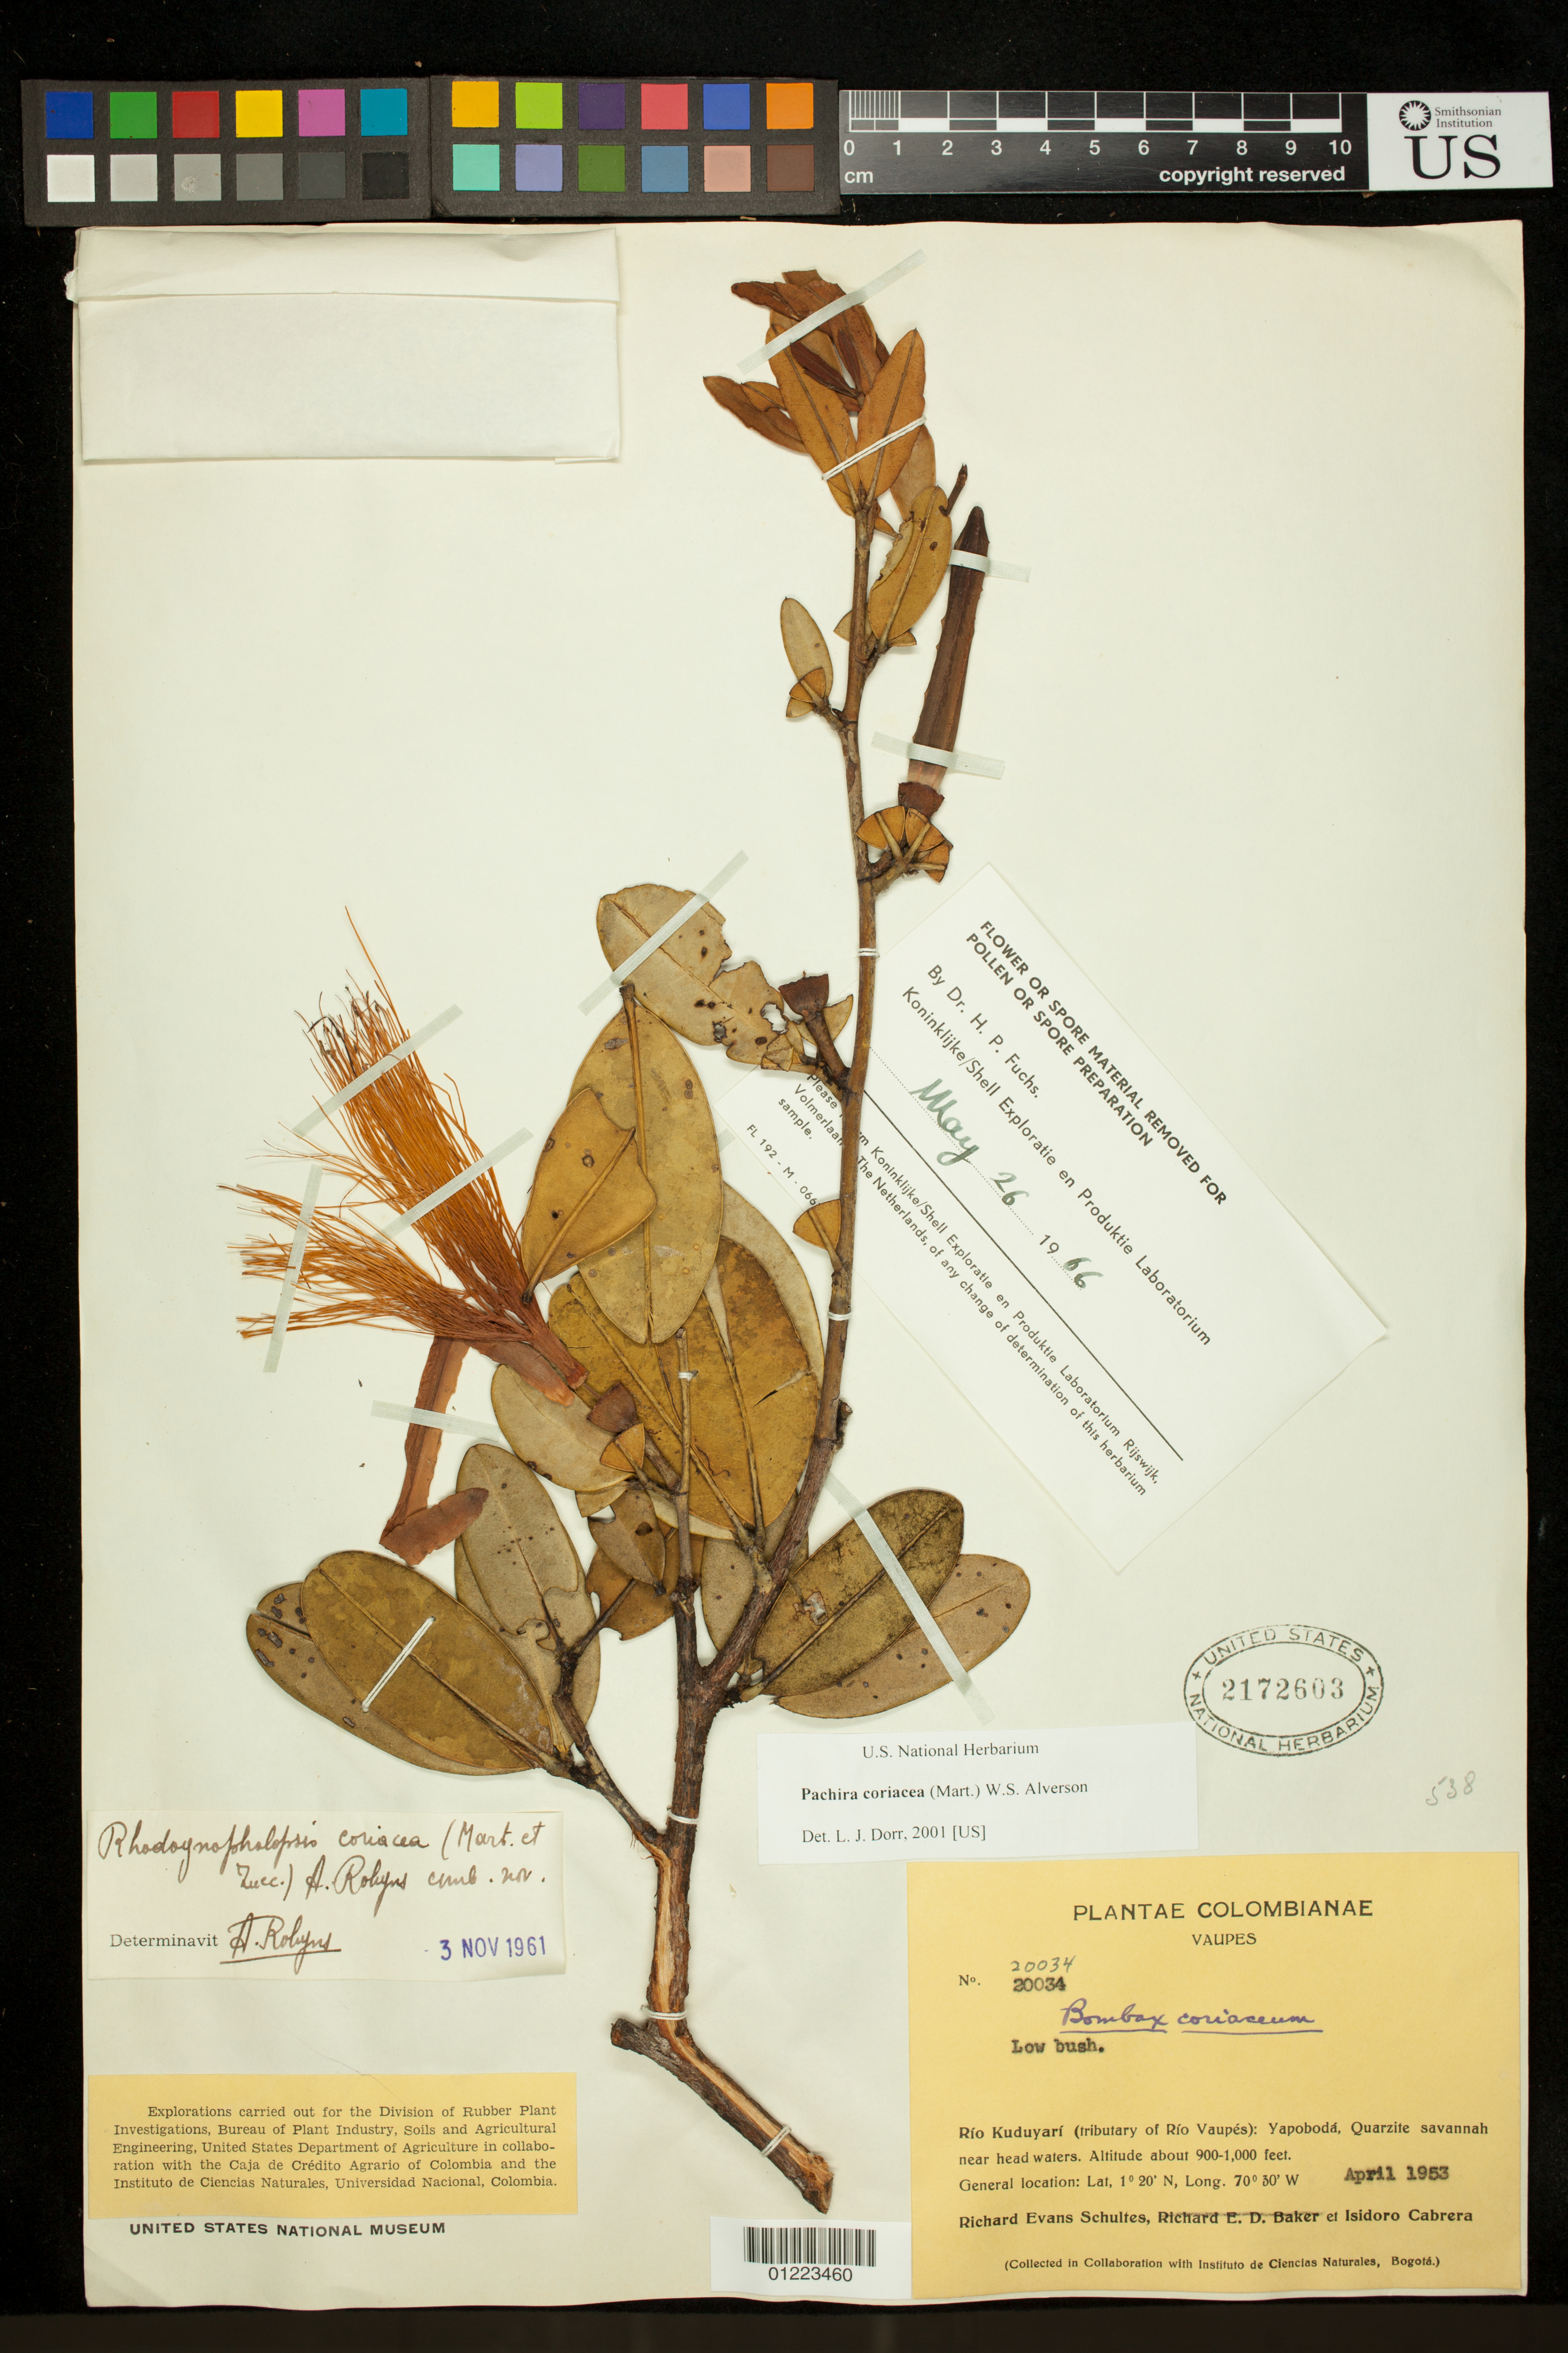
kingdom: Plantae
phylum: Tracheophyta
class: Magnoliopsida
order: Malvales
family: Malvaceae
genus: Pachira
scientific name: Pachira coriacea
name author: (C. Mart.) W.S. Alverson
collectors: R. E. Schultes & I. Cabrera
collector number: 20034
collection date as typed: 1953-04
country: Colombia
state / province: Vaupés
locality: Vaupes: Río Kuduyarí (tributary of Río Vaupés): Yapobodá, Quarzite savannah near head waters.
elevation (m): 274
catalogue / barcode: US 2172603